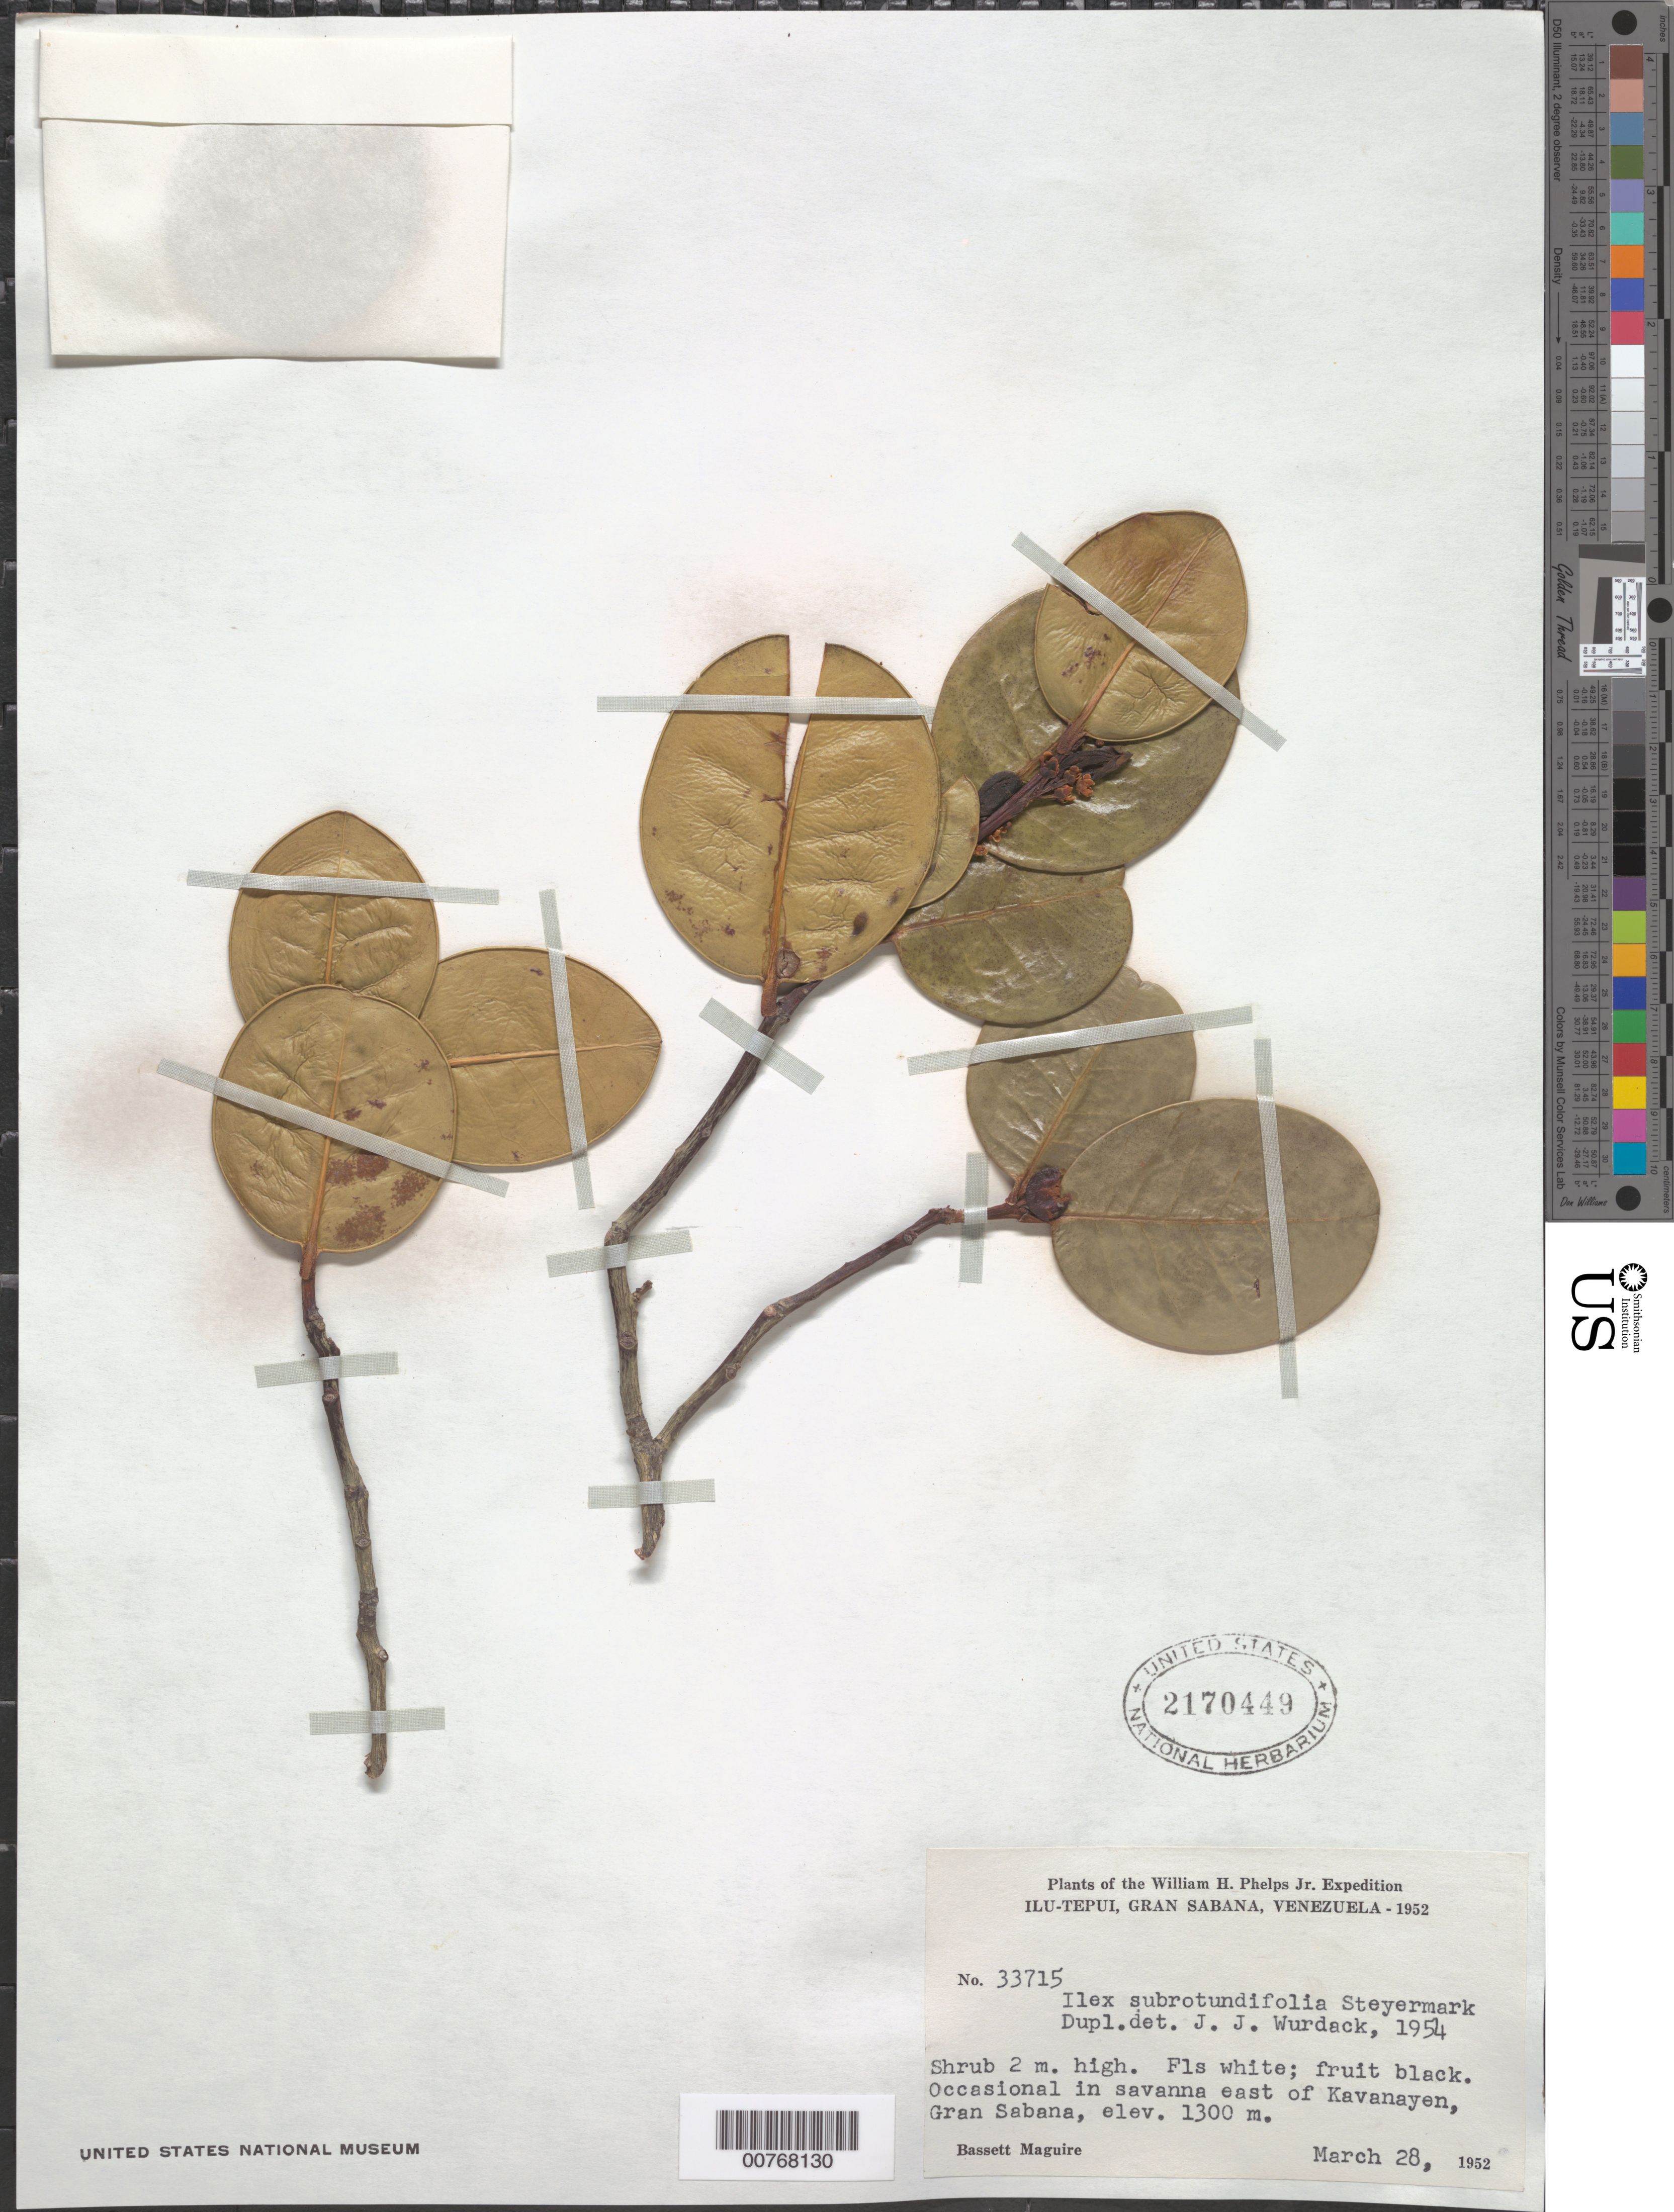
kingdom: Plantae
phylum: Tracheophyta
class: Magnoliopsida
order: Aquifoliales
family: Aquifoliaceae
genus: Ilex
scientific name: Ilex subrotundifolia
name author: Steyerm.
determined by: Wurdack, John J., (US), US (UNITED STATES)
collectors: B. Maguire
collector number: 33715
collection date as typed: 28-Mar-52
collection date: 1952-03-28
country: Venezuela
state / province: Bolívar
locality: Gran Sabana, Ilu-tepuí, Kavanayén Mission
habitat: Savanna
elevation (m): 1300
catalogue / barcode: US 2170449